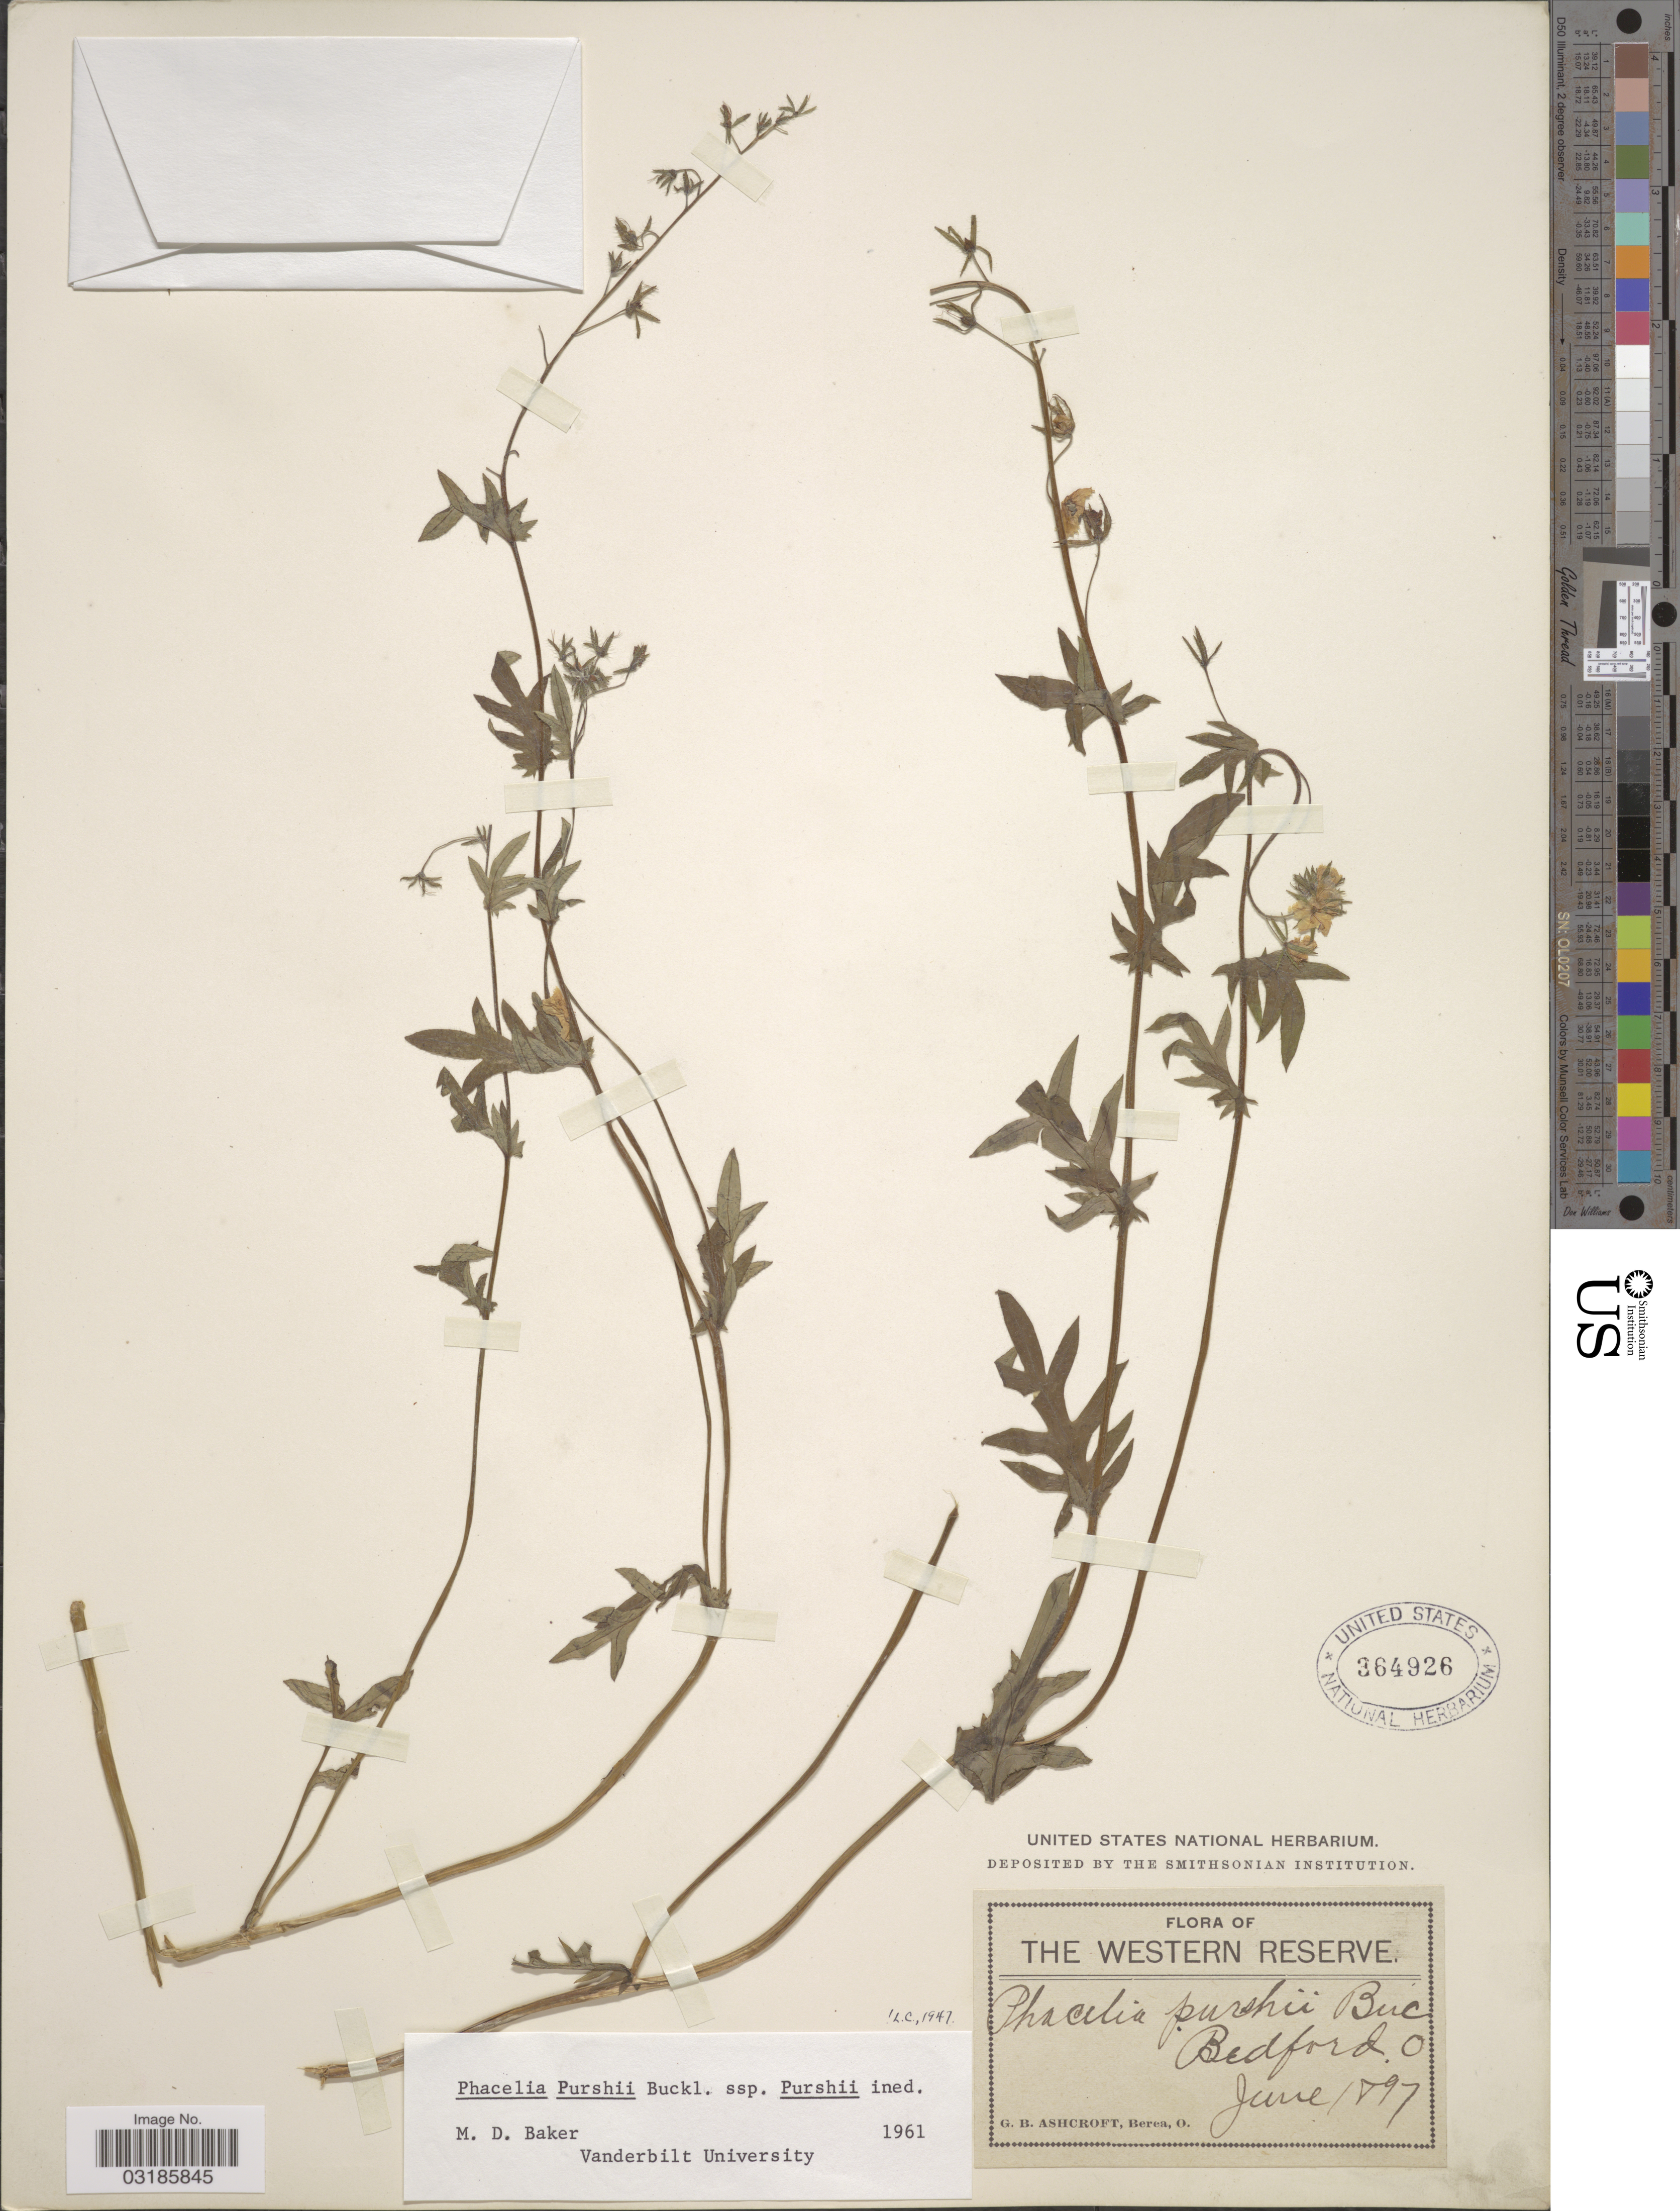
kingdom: Plantae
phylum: Tracheophyta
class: Magnoliopsida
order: Boraginales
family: Hydrophyllaceae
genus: Phacelia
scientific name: Phacelia purshii subsp. purshii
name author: Buckley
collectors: G. Ashcroft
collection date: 1897-06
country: United States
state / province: Ohio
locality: The Western Reserve. Bedford.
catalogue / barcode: US 364926